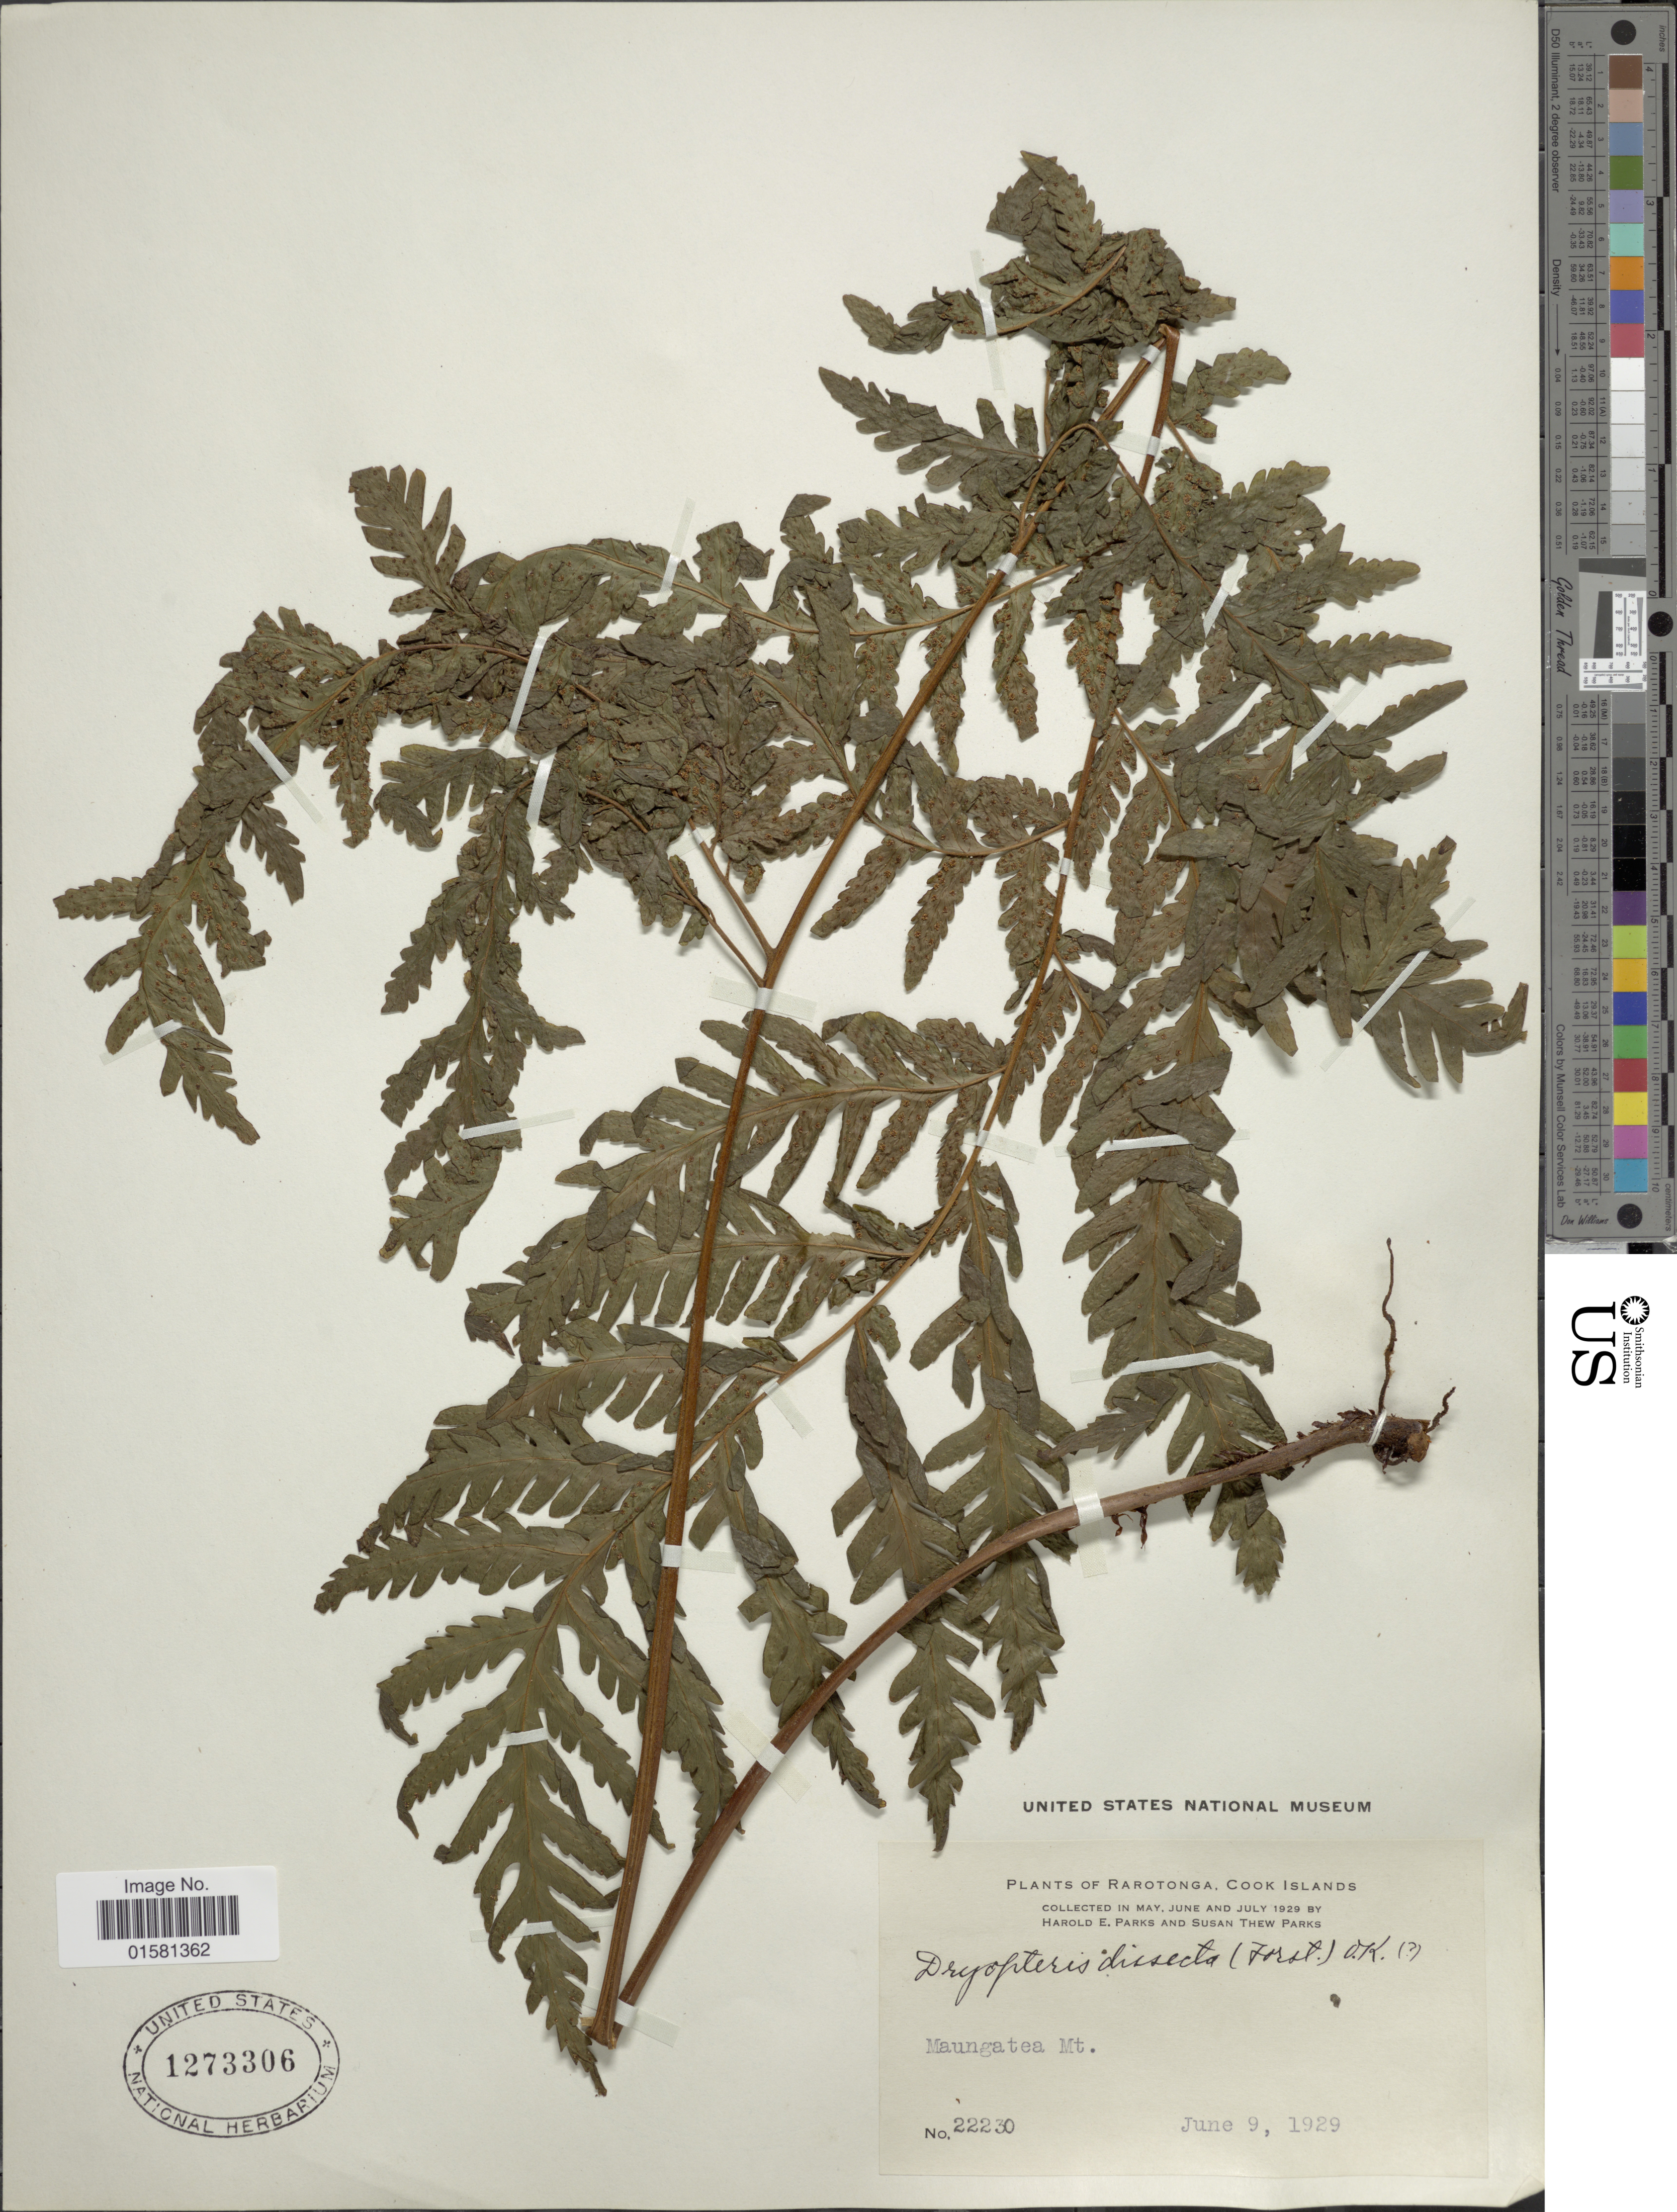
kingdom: Plantae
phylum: Tracheophyta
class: Polypodiopsida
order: Polypodiales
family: Tectariaceae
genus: Tectaria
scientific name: Tectaria dissecta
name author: (G. Forst.) Lellinger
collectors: H. E. Parks & S. Parks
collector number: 22230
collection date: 1929-06-09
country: Cook Islands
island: Rarotonga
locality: Rarotonga, Maungatea Mt.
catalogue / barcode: US 1273306